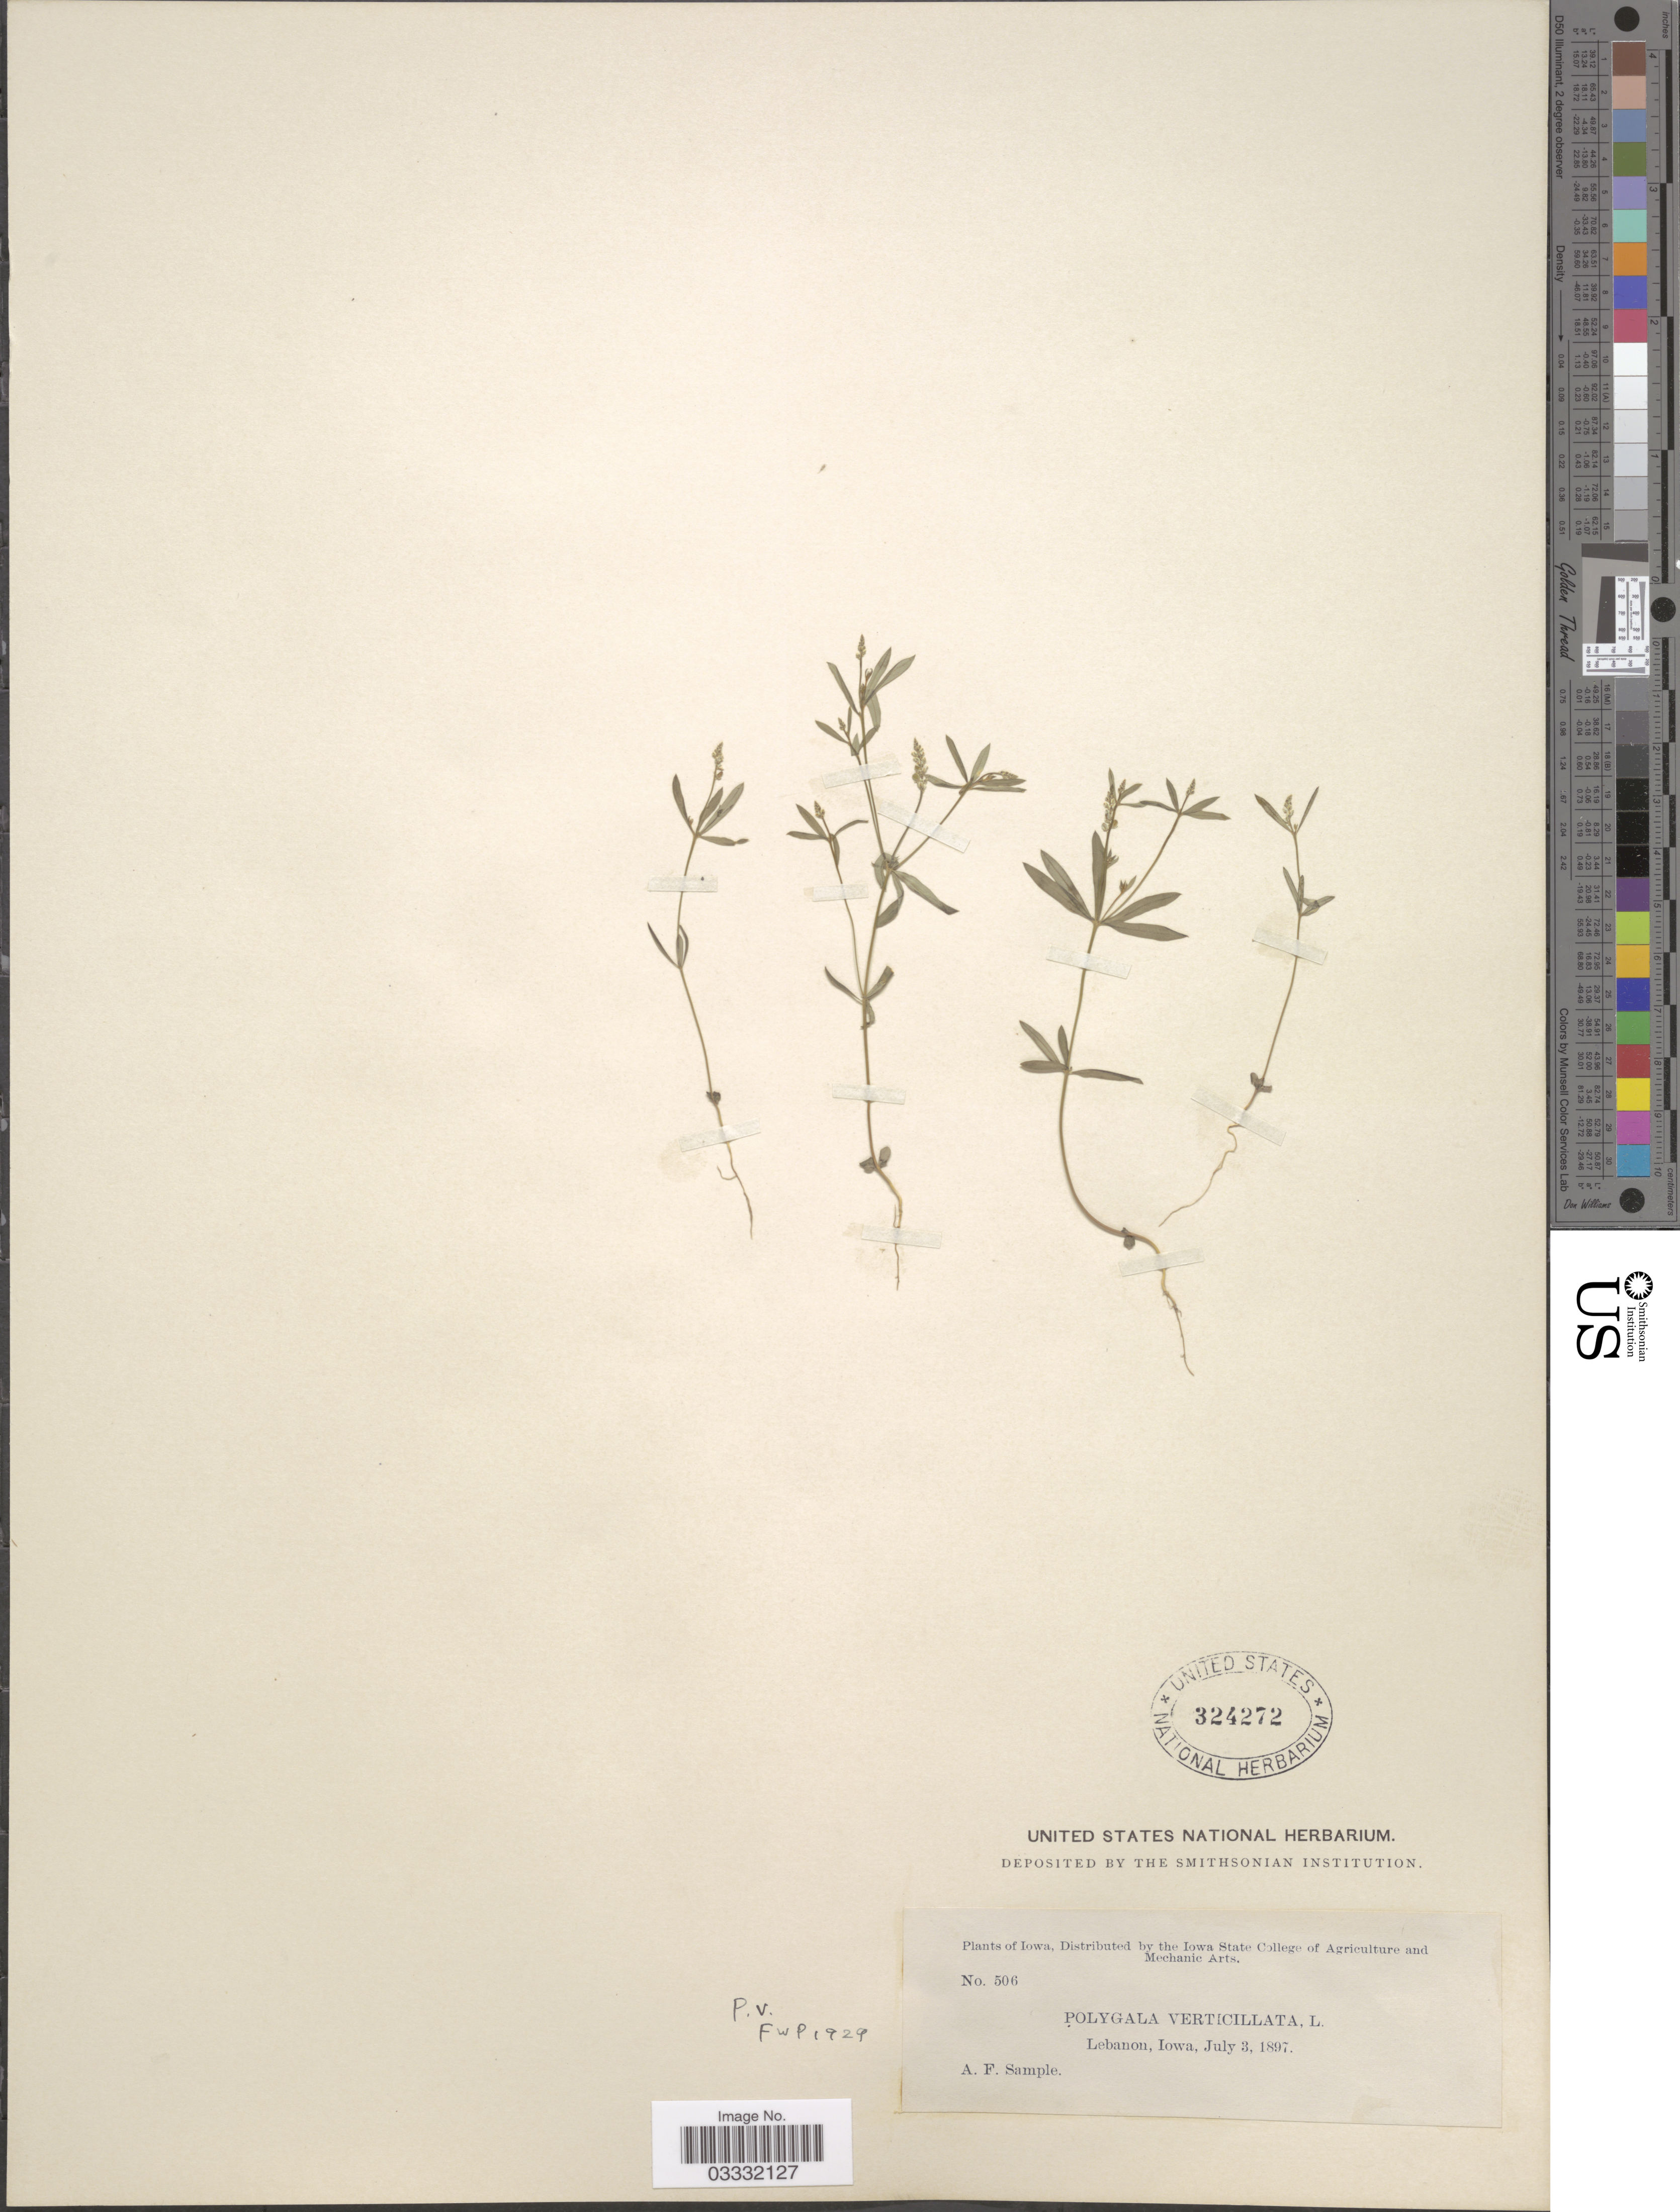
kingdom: Plantae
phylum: Tracheophyta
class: Magnoliopsida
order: Fabales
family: Polygalaceae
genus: Polygala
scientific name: Polygala verticillata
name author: L.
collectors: A. Sample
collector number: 506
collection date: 1897-07-03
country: United States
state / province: Iowa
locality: Lebanon.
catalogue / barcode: US 324272